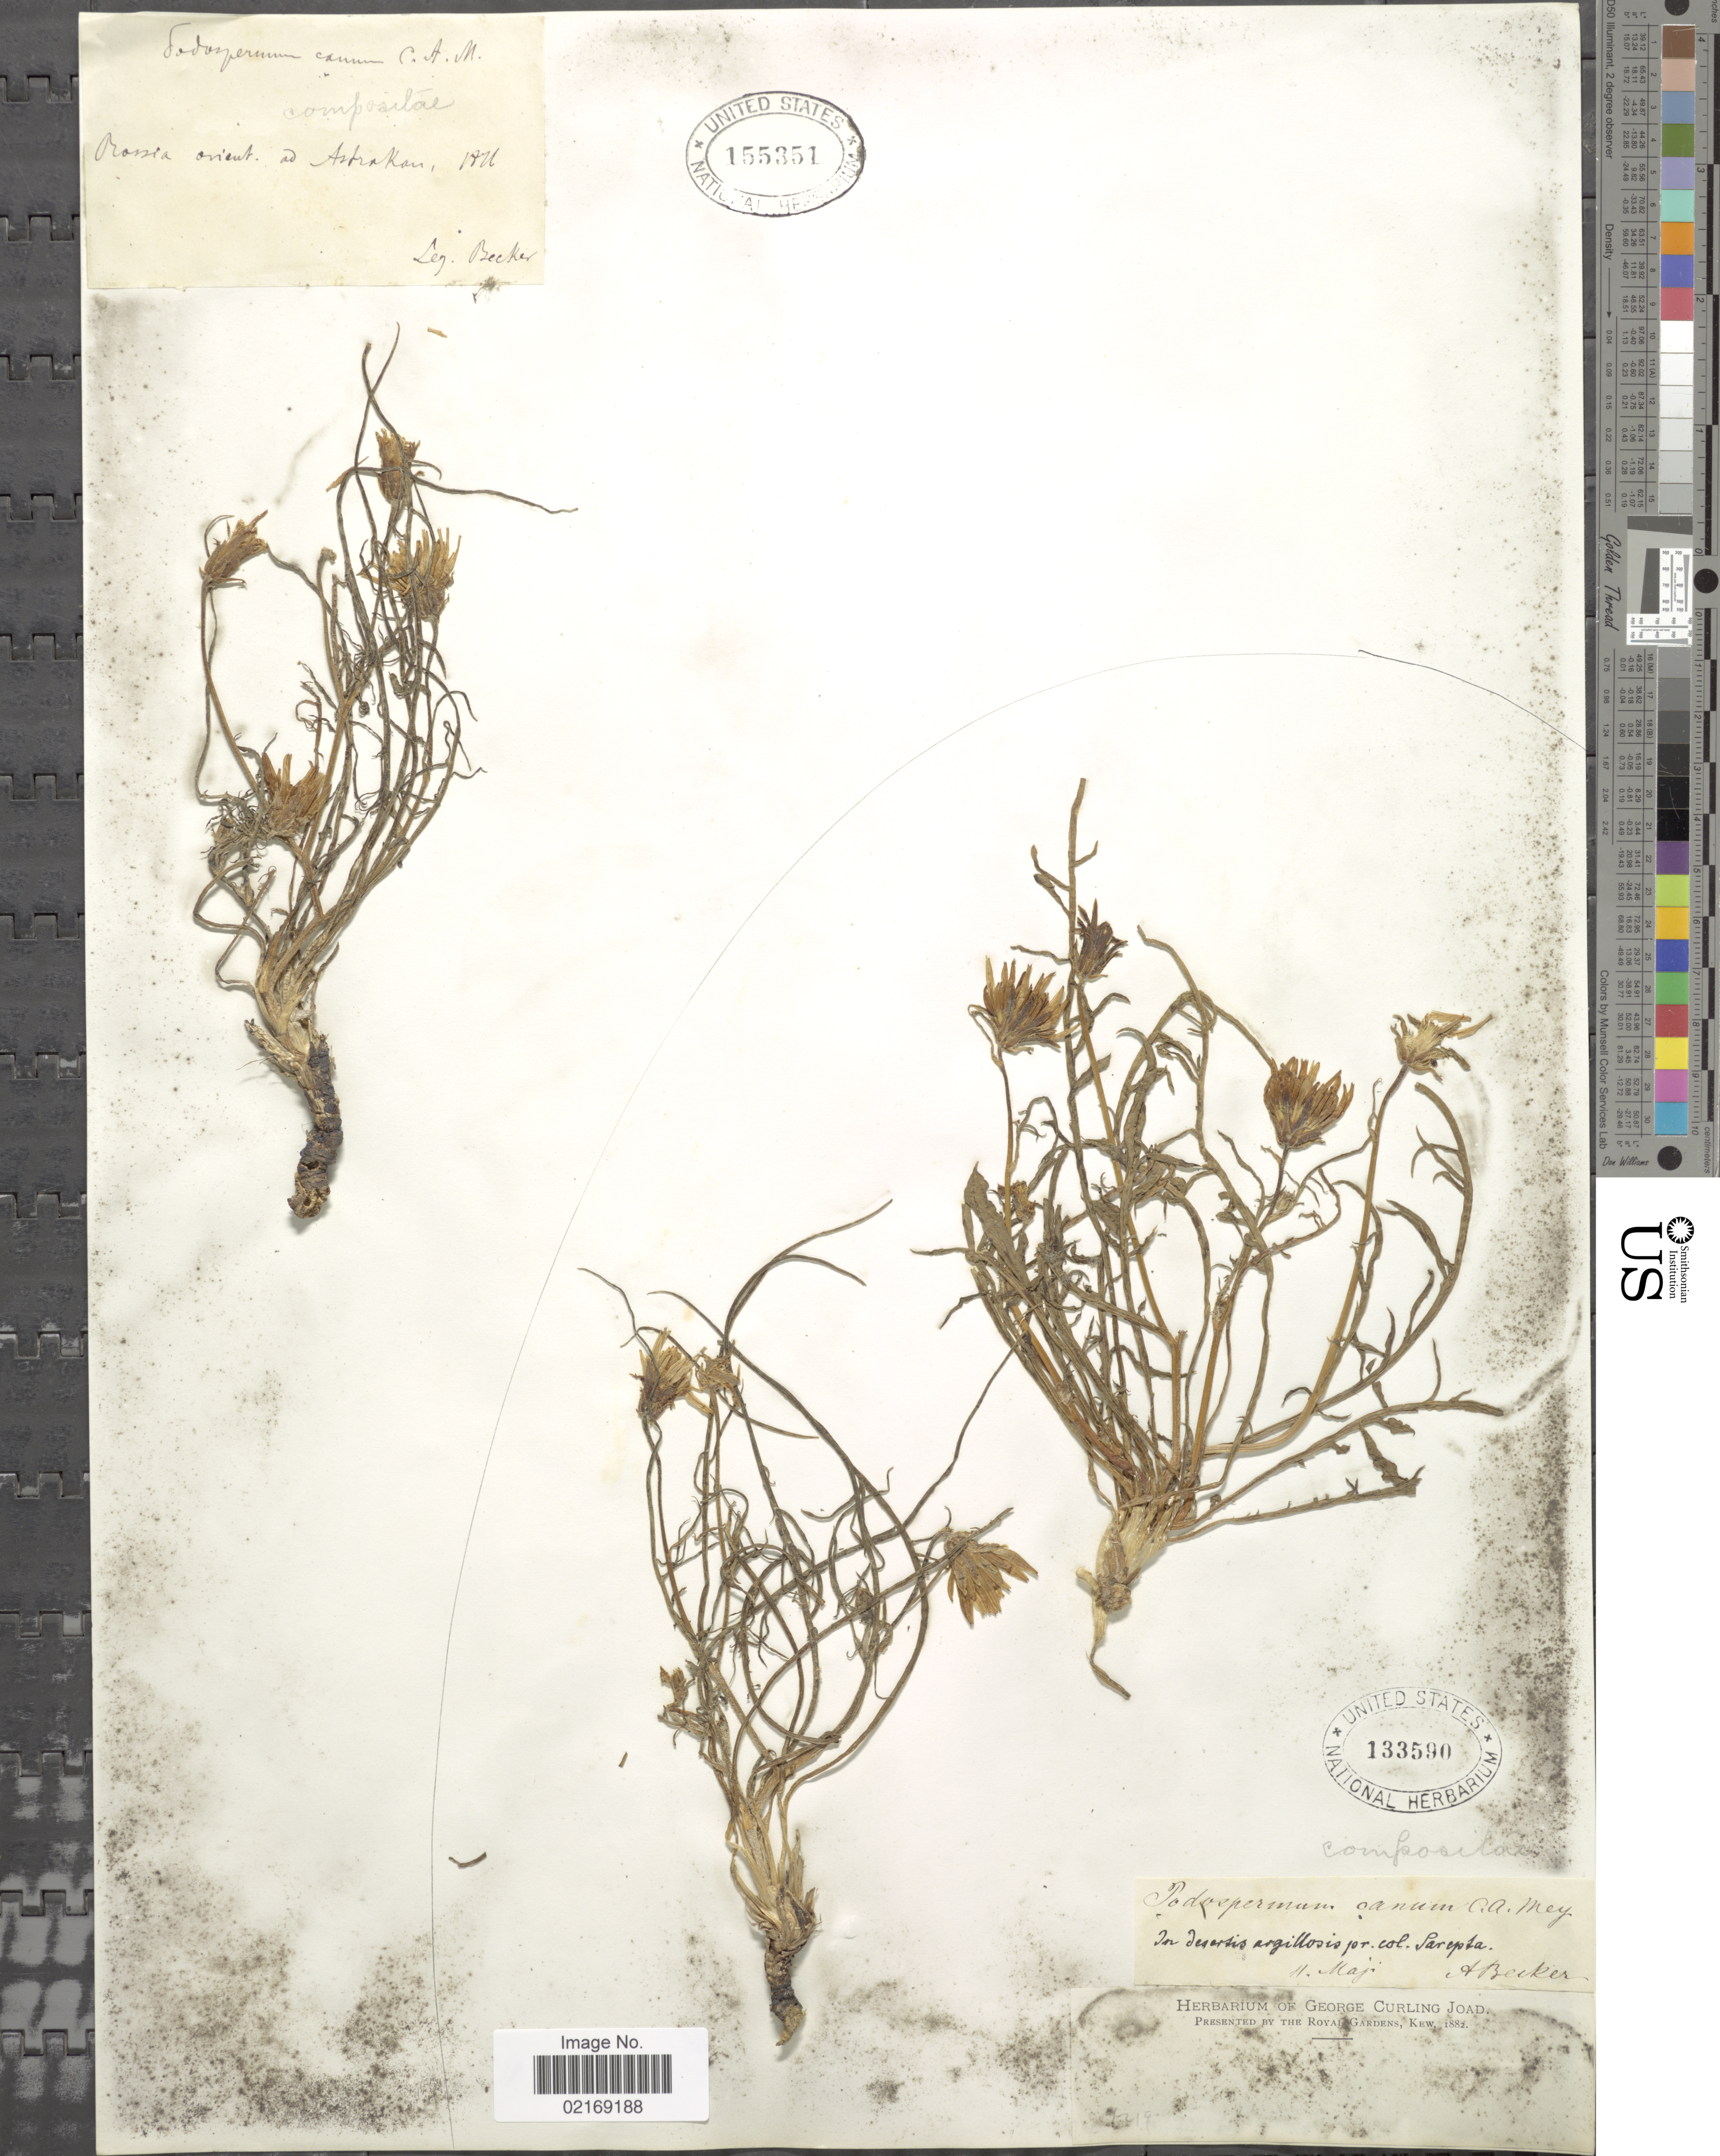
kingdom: Plantae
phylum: Tracheophyta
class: Magnoliopsida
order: Asterales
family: Asteraceae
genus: Podospermum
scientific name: Podospermum canum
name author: C.A. Mey.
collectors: A. Becker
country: Russian Federation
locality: Sarepta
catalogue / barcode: US 133590